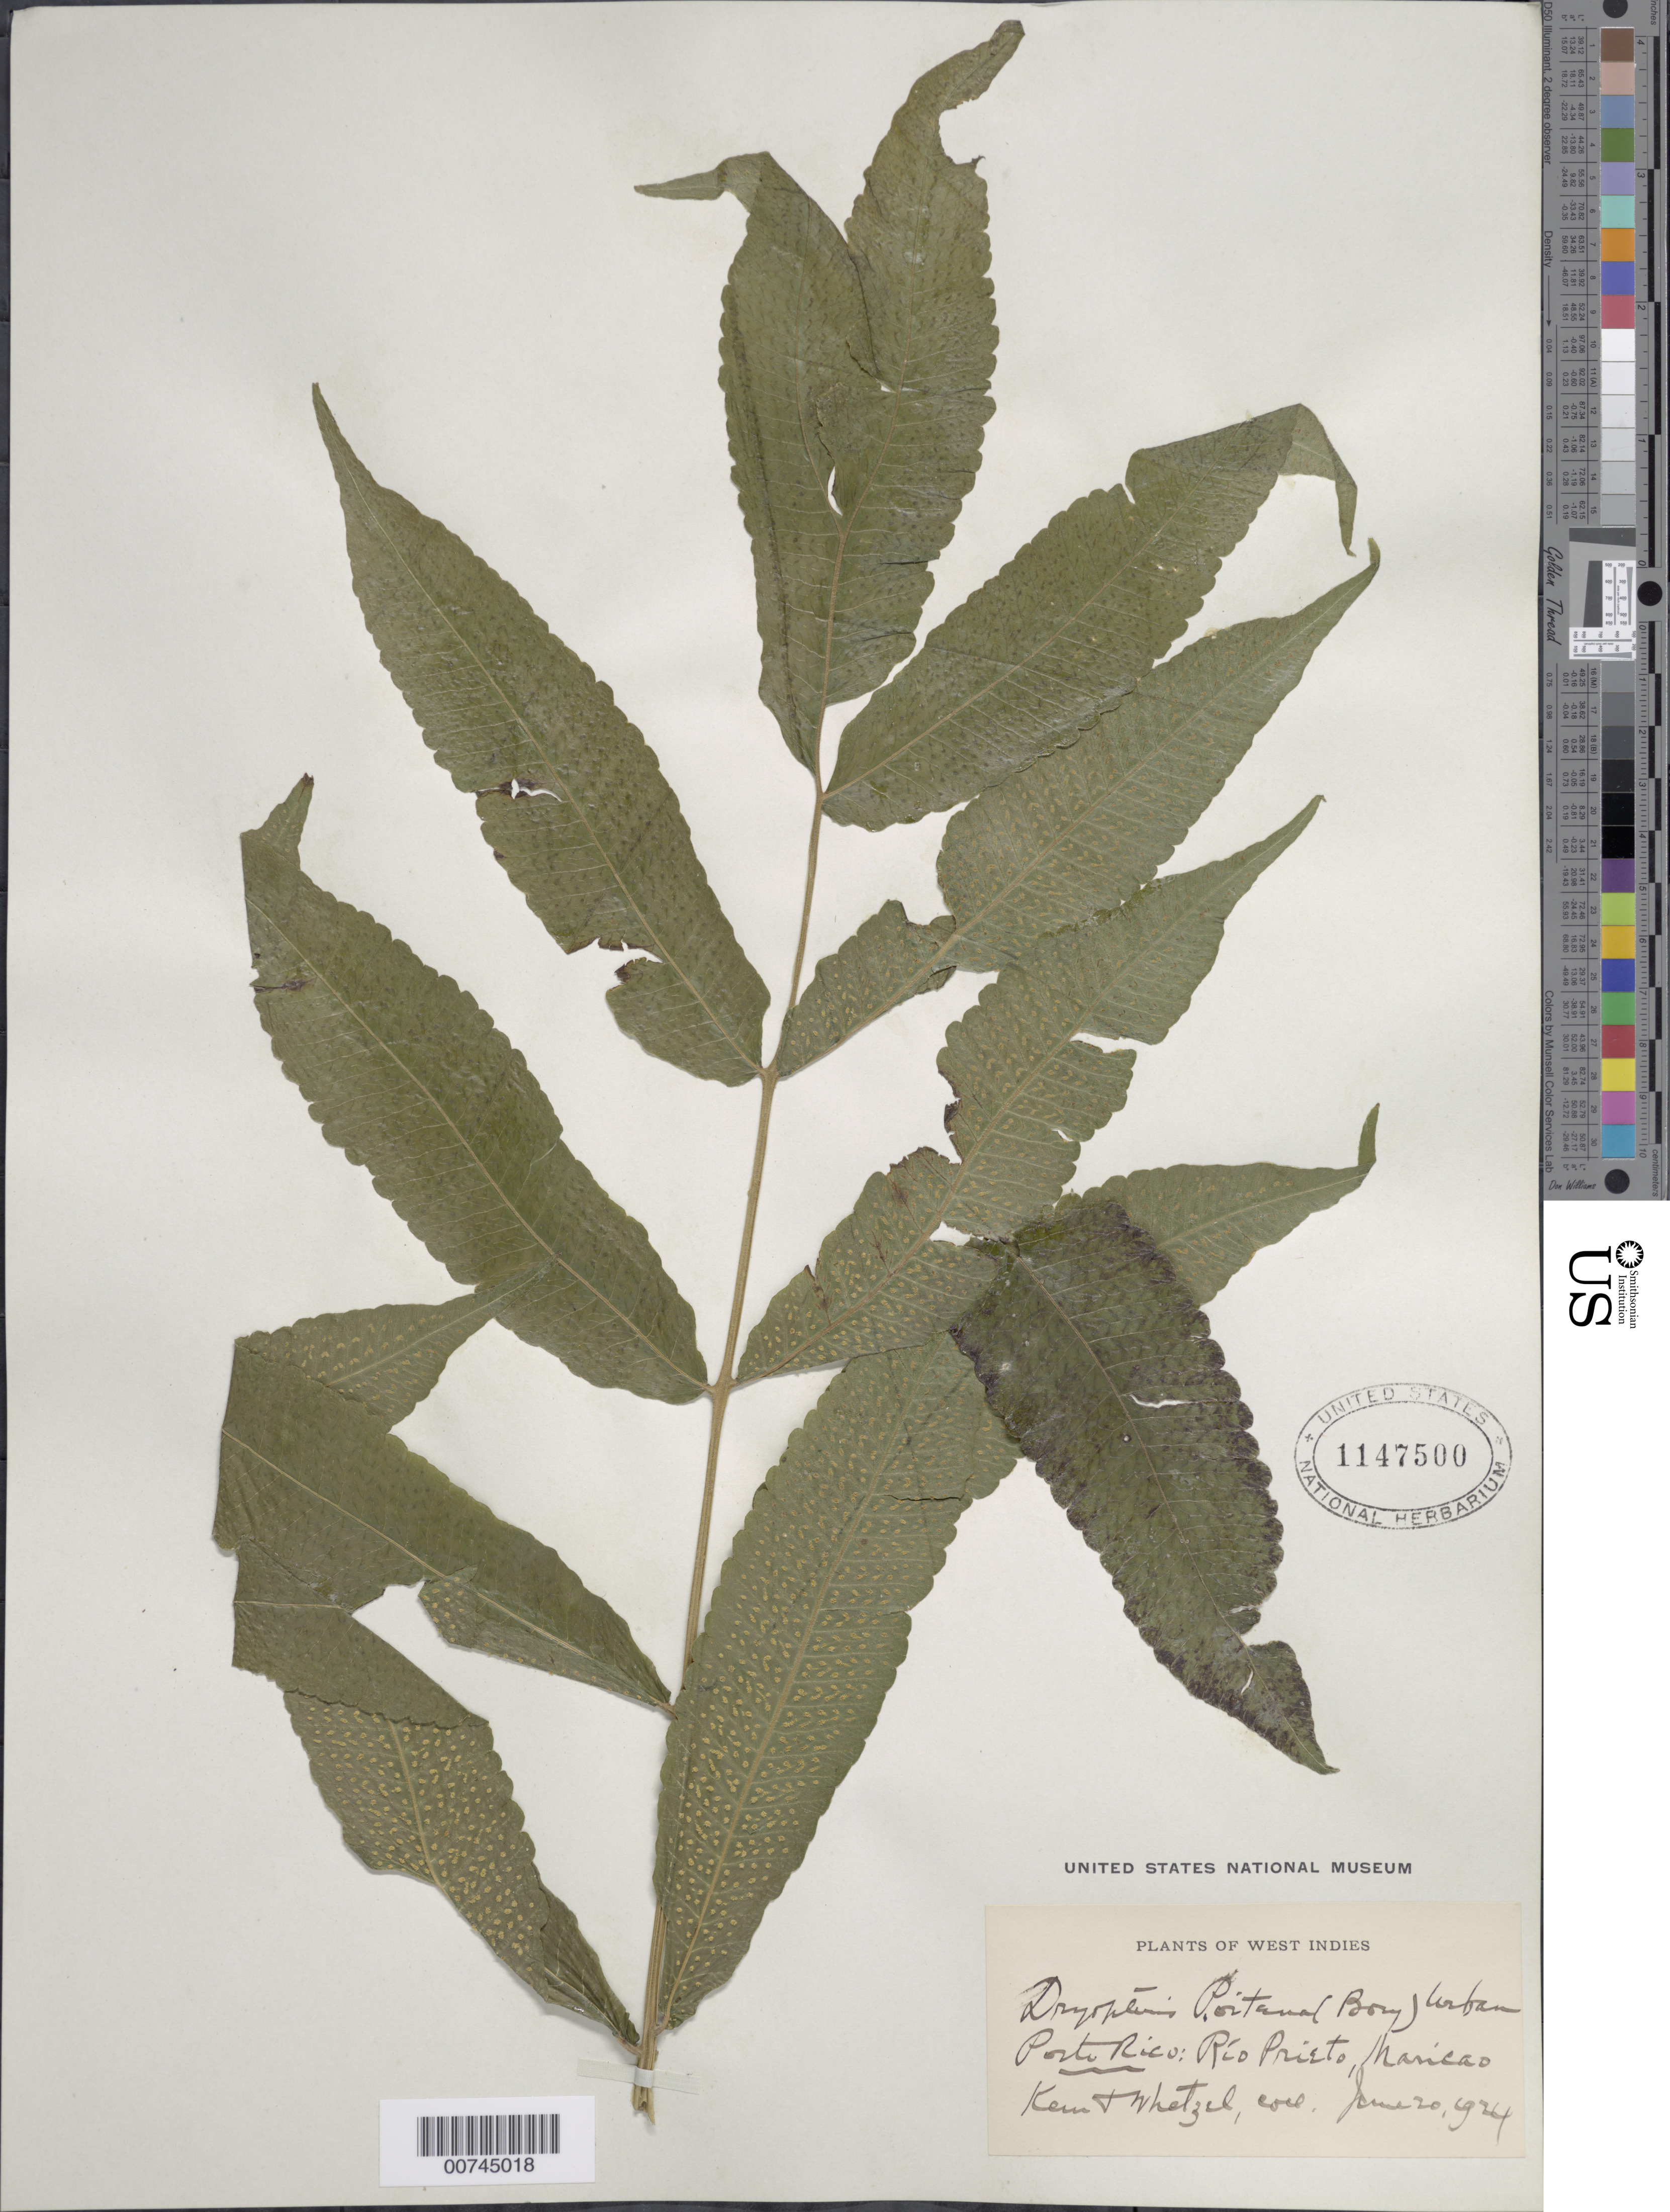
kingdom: Plantae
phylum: Tracheophyta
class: Polypodiopsida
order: Polypodiales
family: Thelypteridaceae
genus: Goniopteris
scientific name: Goniopteris poiteana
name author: (Bory) Ching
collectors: H. Whetzel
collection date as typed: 20 Jun 1924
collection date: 1924-06-20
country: Puerto Rico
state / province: Maricao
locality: Río Prieto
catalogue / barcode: US 1147500